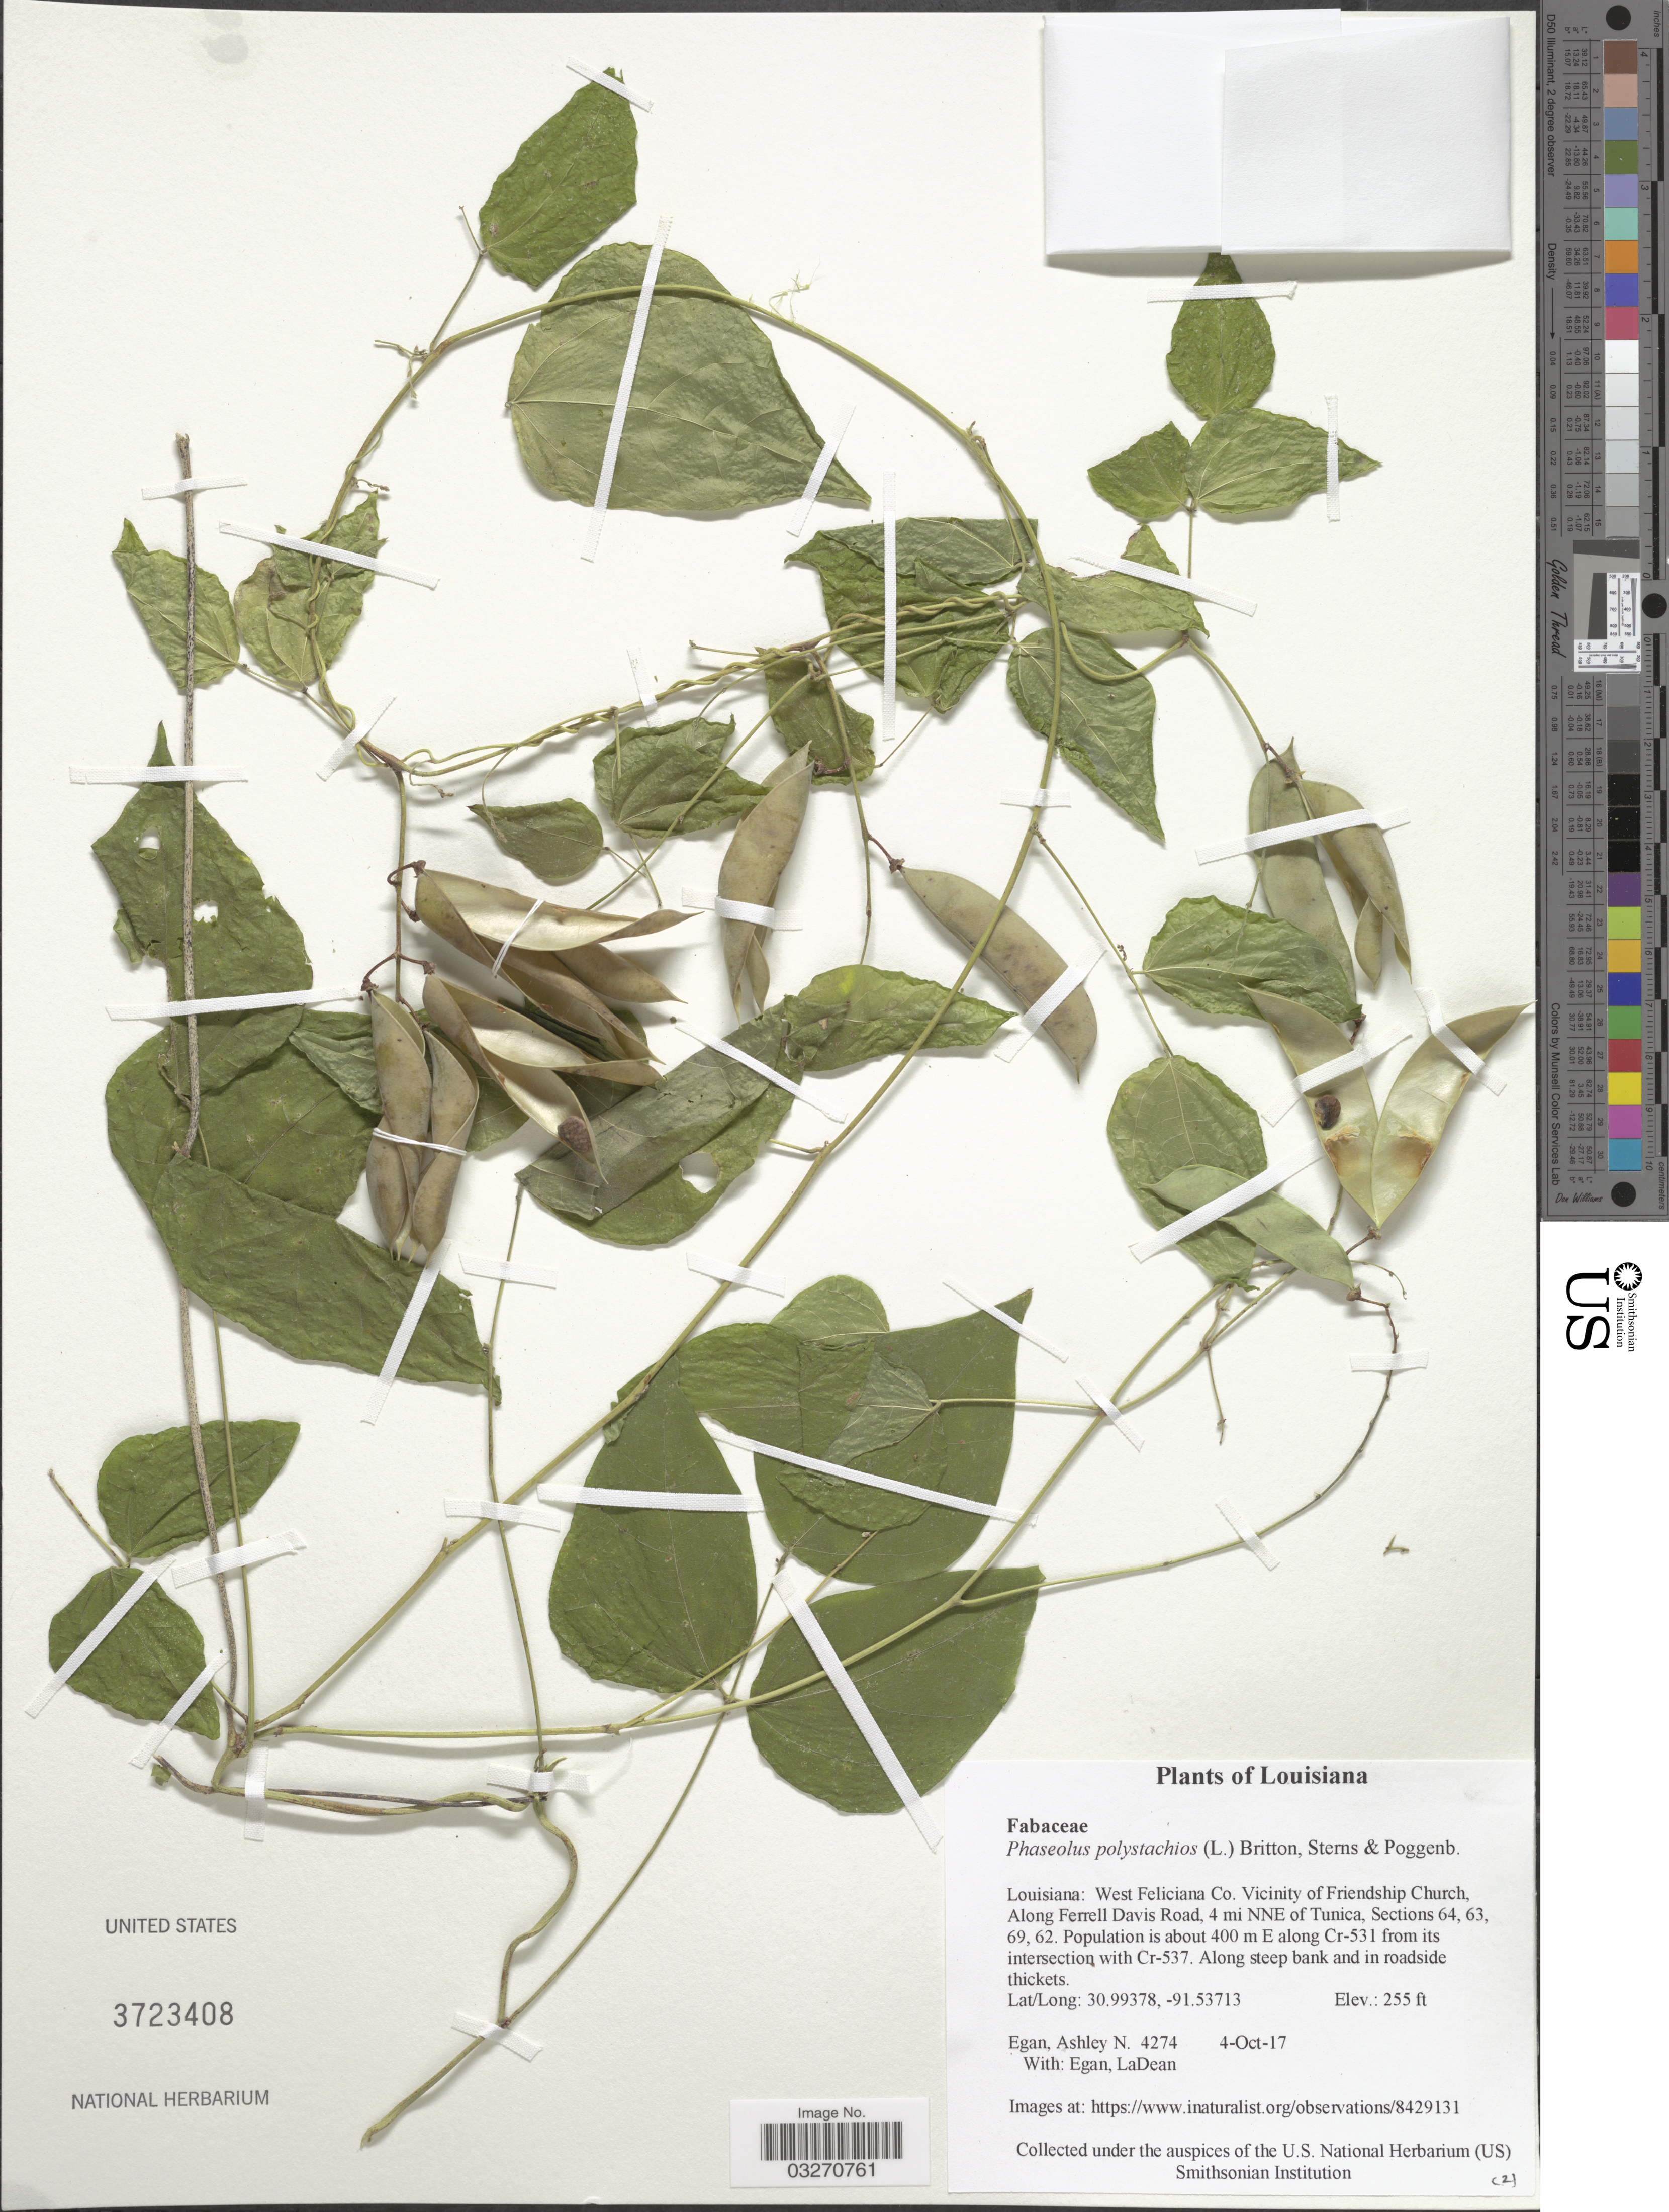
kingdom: Plantae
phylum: Tracheophyta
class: Magnoliopsida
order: Fabales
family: Fabaceae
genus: Phaseolus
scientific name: Phaseolus polystachios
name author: (L.) Britton, Stearns & Poggenb.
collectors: A. N. Egan & L. Egan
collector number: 4274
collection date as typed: Transcribed d/m/y: 4/10/17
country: United States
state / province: Louisiana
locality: West Feliciana Co. Vicinity of Friendship Church, Along Ferrell Davis Road, 4 mi NNE of Tunica, Sections 64, 63, 69, 62. Population is about 400 m E along Cr-531 from its intersection with Cr-537.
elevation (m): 78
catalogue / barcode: US 3723408